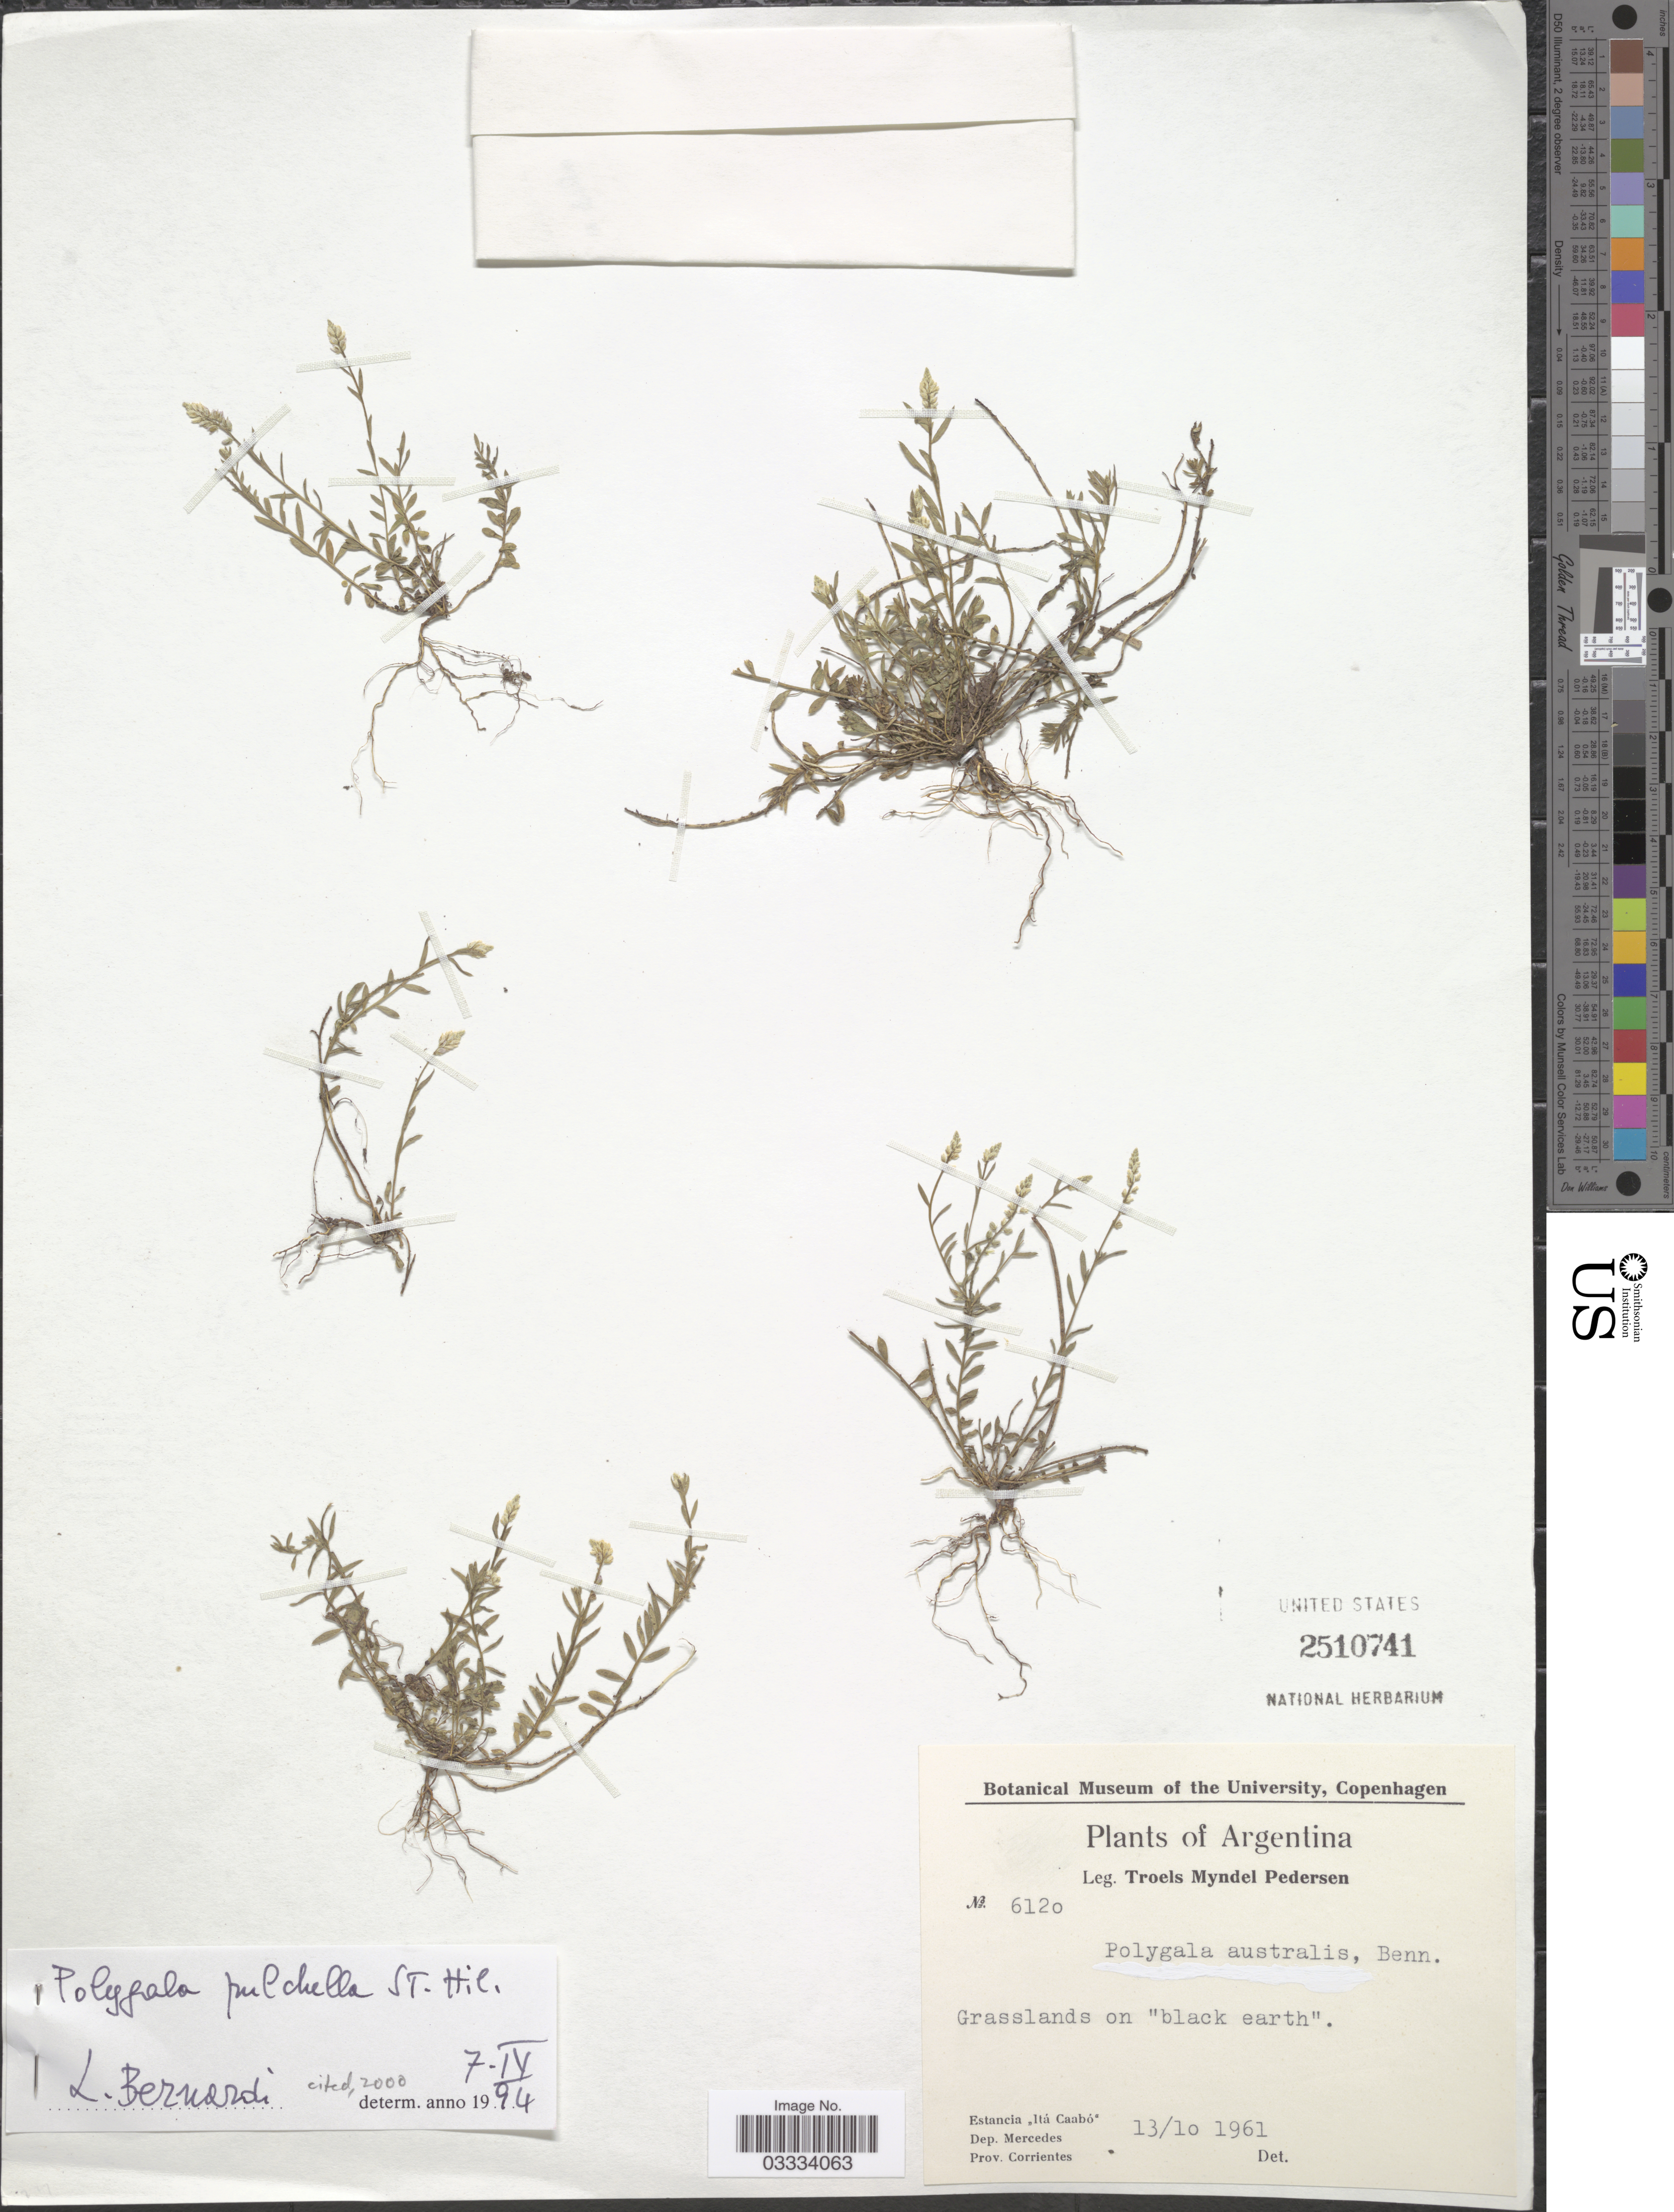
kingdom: Plantae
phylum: Tracheophyta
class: Magnoliopsida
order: Fabales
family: Polygalaceae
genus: Polygala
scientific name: Polygala pulchella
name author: A. St.-Hil. & Moq.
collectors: T. Pederson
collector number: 6120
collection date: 1961-10-13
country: Argentina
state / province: Corrientes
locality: Estancia "Itá Caabó", Dep. Mercedes.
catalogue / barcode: US 2510741